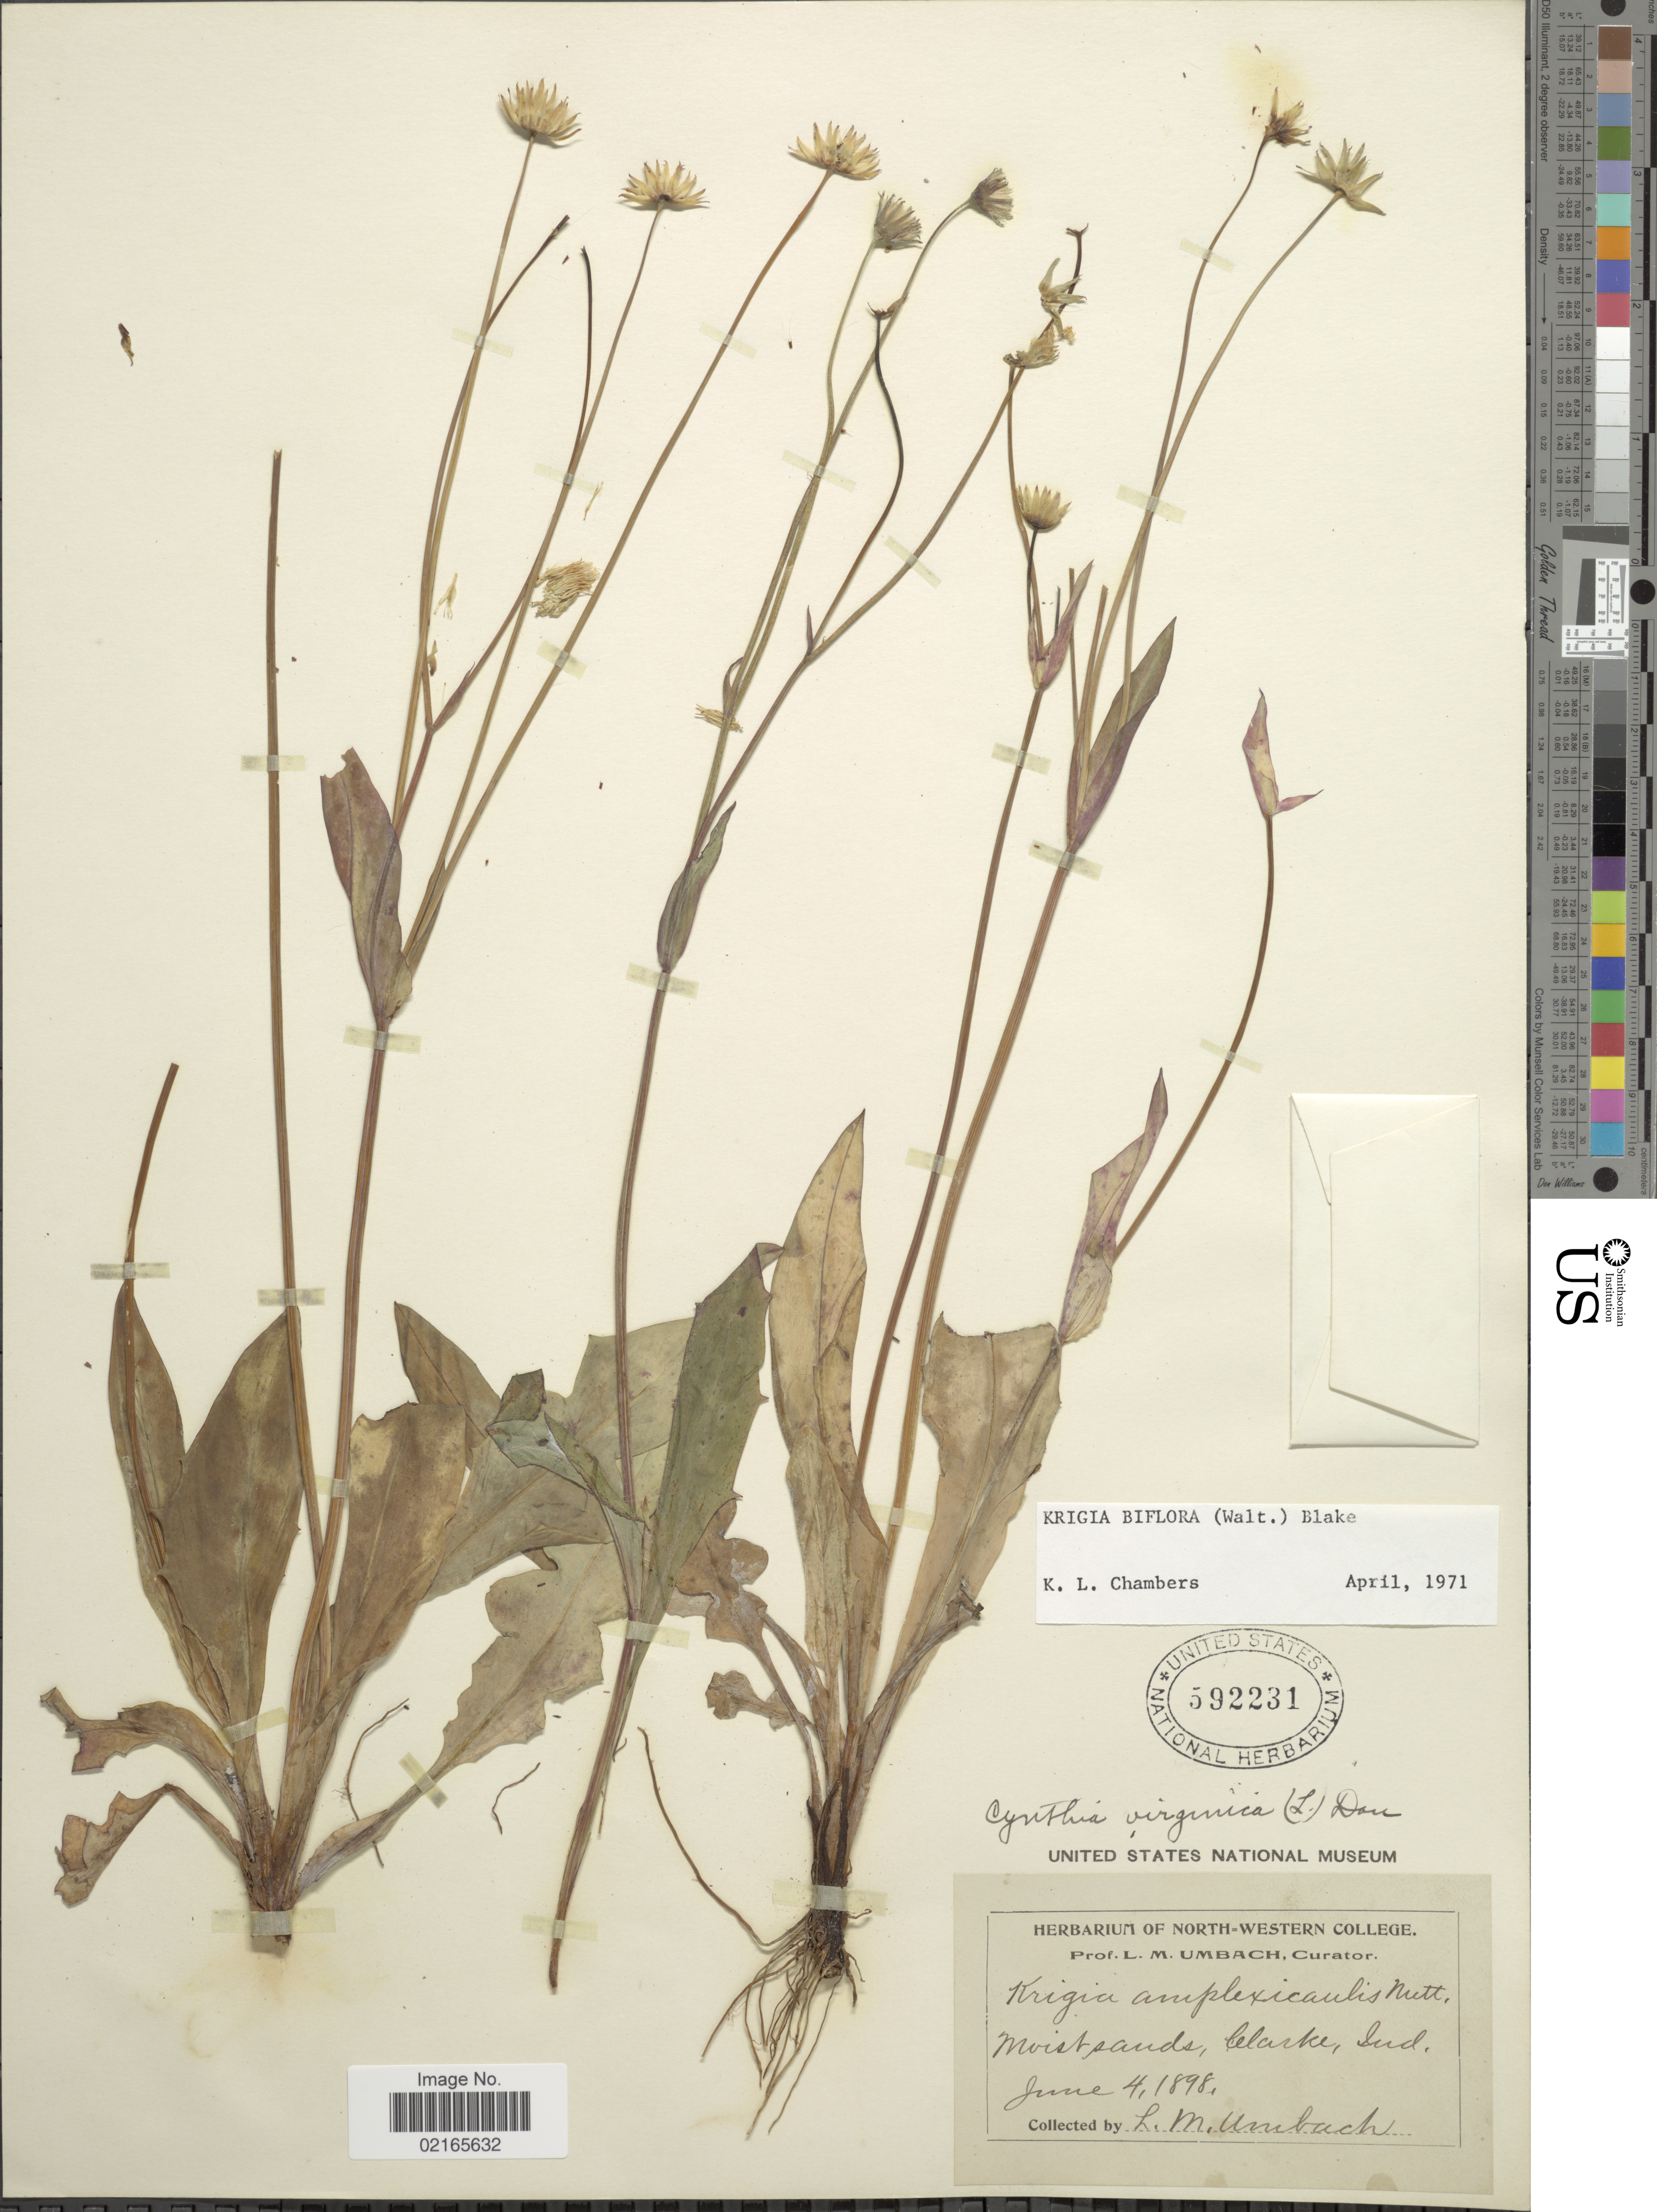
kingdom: Plantae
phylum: Tracheophyta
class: Magnoliopsida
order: Asterales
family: Asteraceae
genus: Krigia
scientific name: Krigia biflora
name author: (Walter) S.F. Blake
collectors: L. M. Umbach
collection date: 1898-06-04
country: United States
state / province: Indiana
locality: Moist sands, Clarke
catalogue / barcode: US 592231